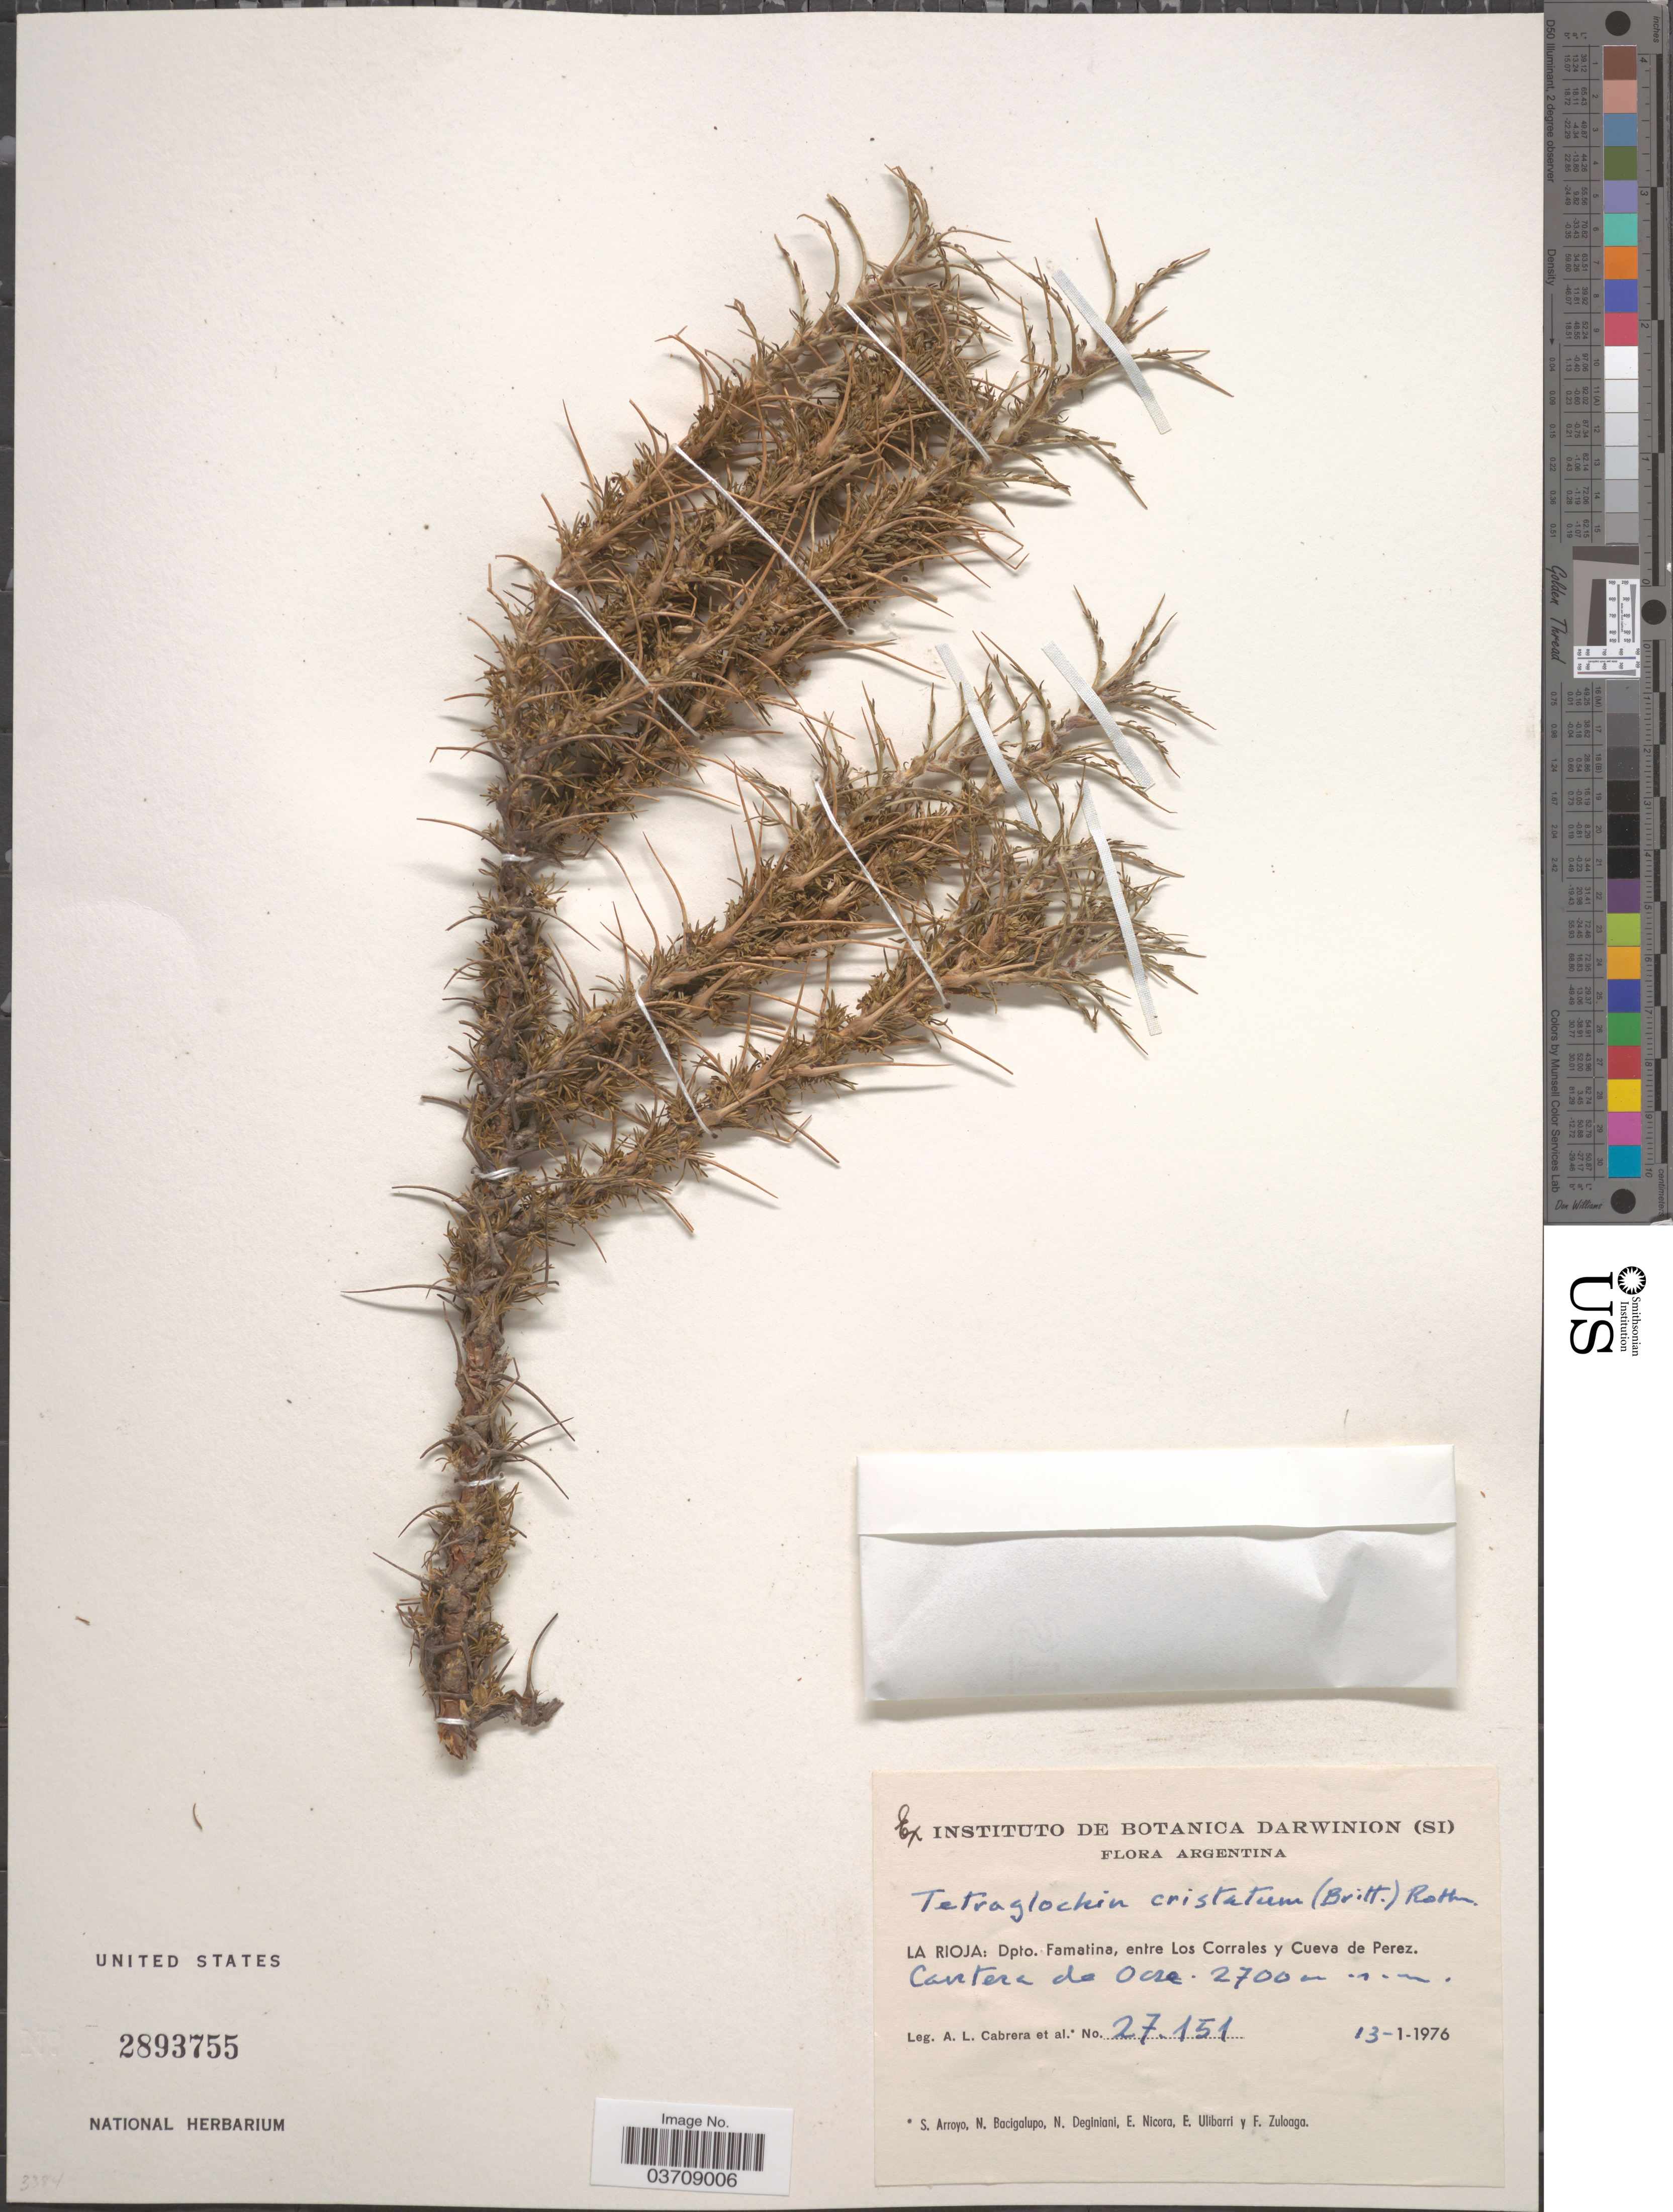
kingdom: Plantae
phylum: Tracheophyta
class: Magnoliopsida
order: Rosales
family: Rosaceae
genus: Tetraglochin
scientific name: Tetraglochin cristatum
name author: Rothm.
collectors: A. L. Cabrera, Arroyo, S., N. M. Bacigalupo, N. Deginiani & et al.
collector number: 27151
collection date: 1976-01-13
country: Argentina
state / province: La Rioja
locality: Dpto. Famatina, entre Los Corrales y Cueva de Perez. Cantera de Ocre.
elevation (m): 2700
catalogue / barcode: US 2893755